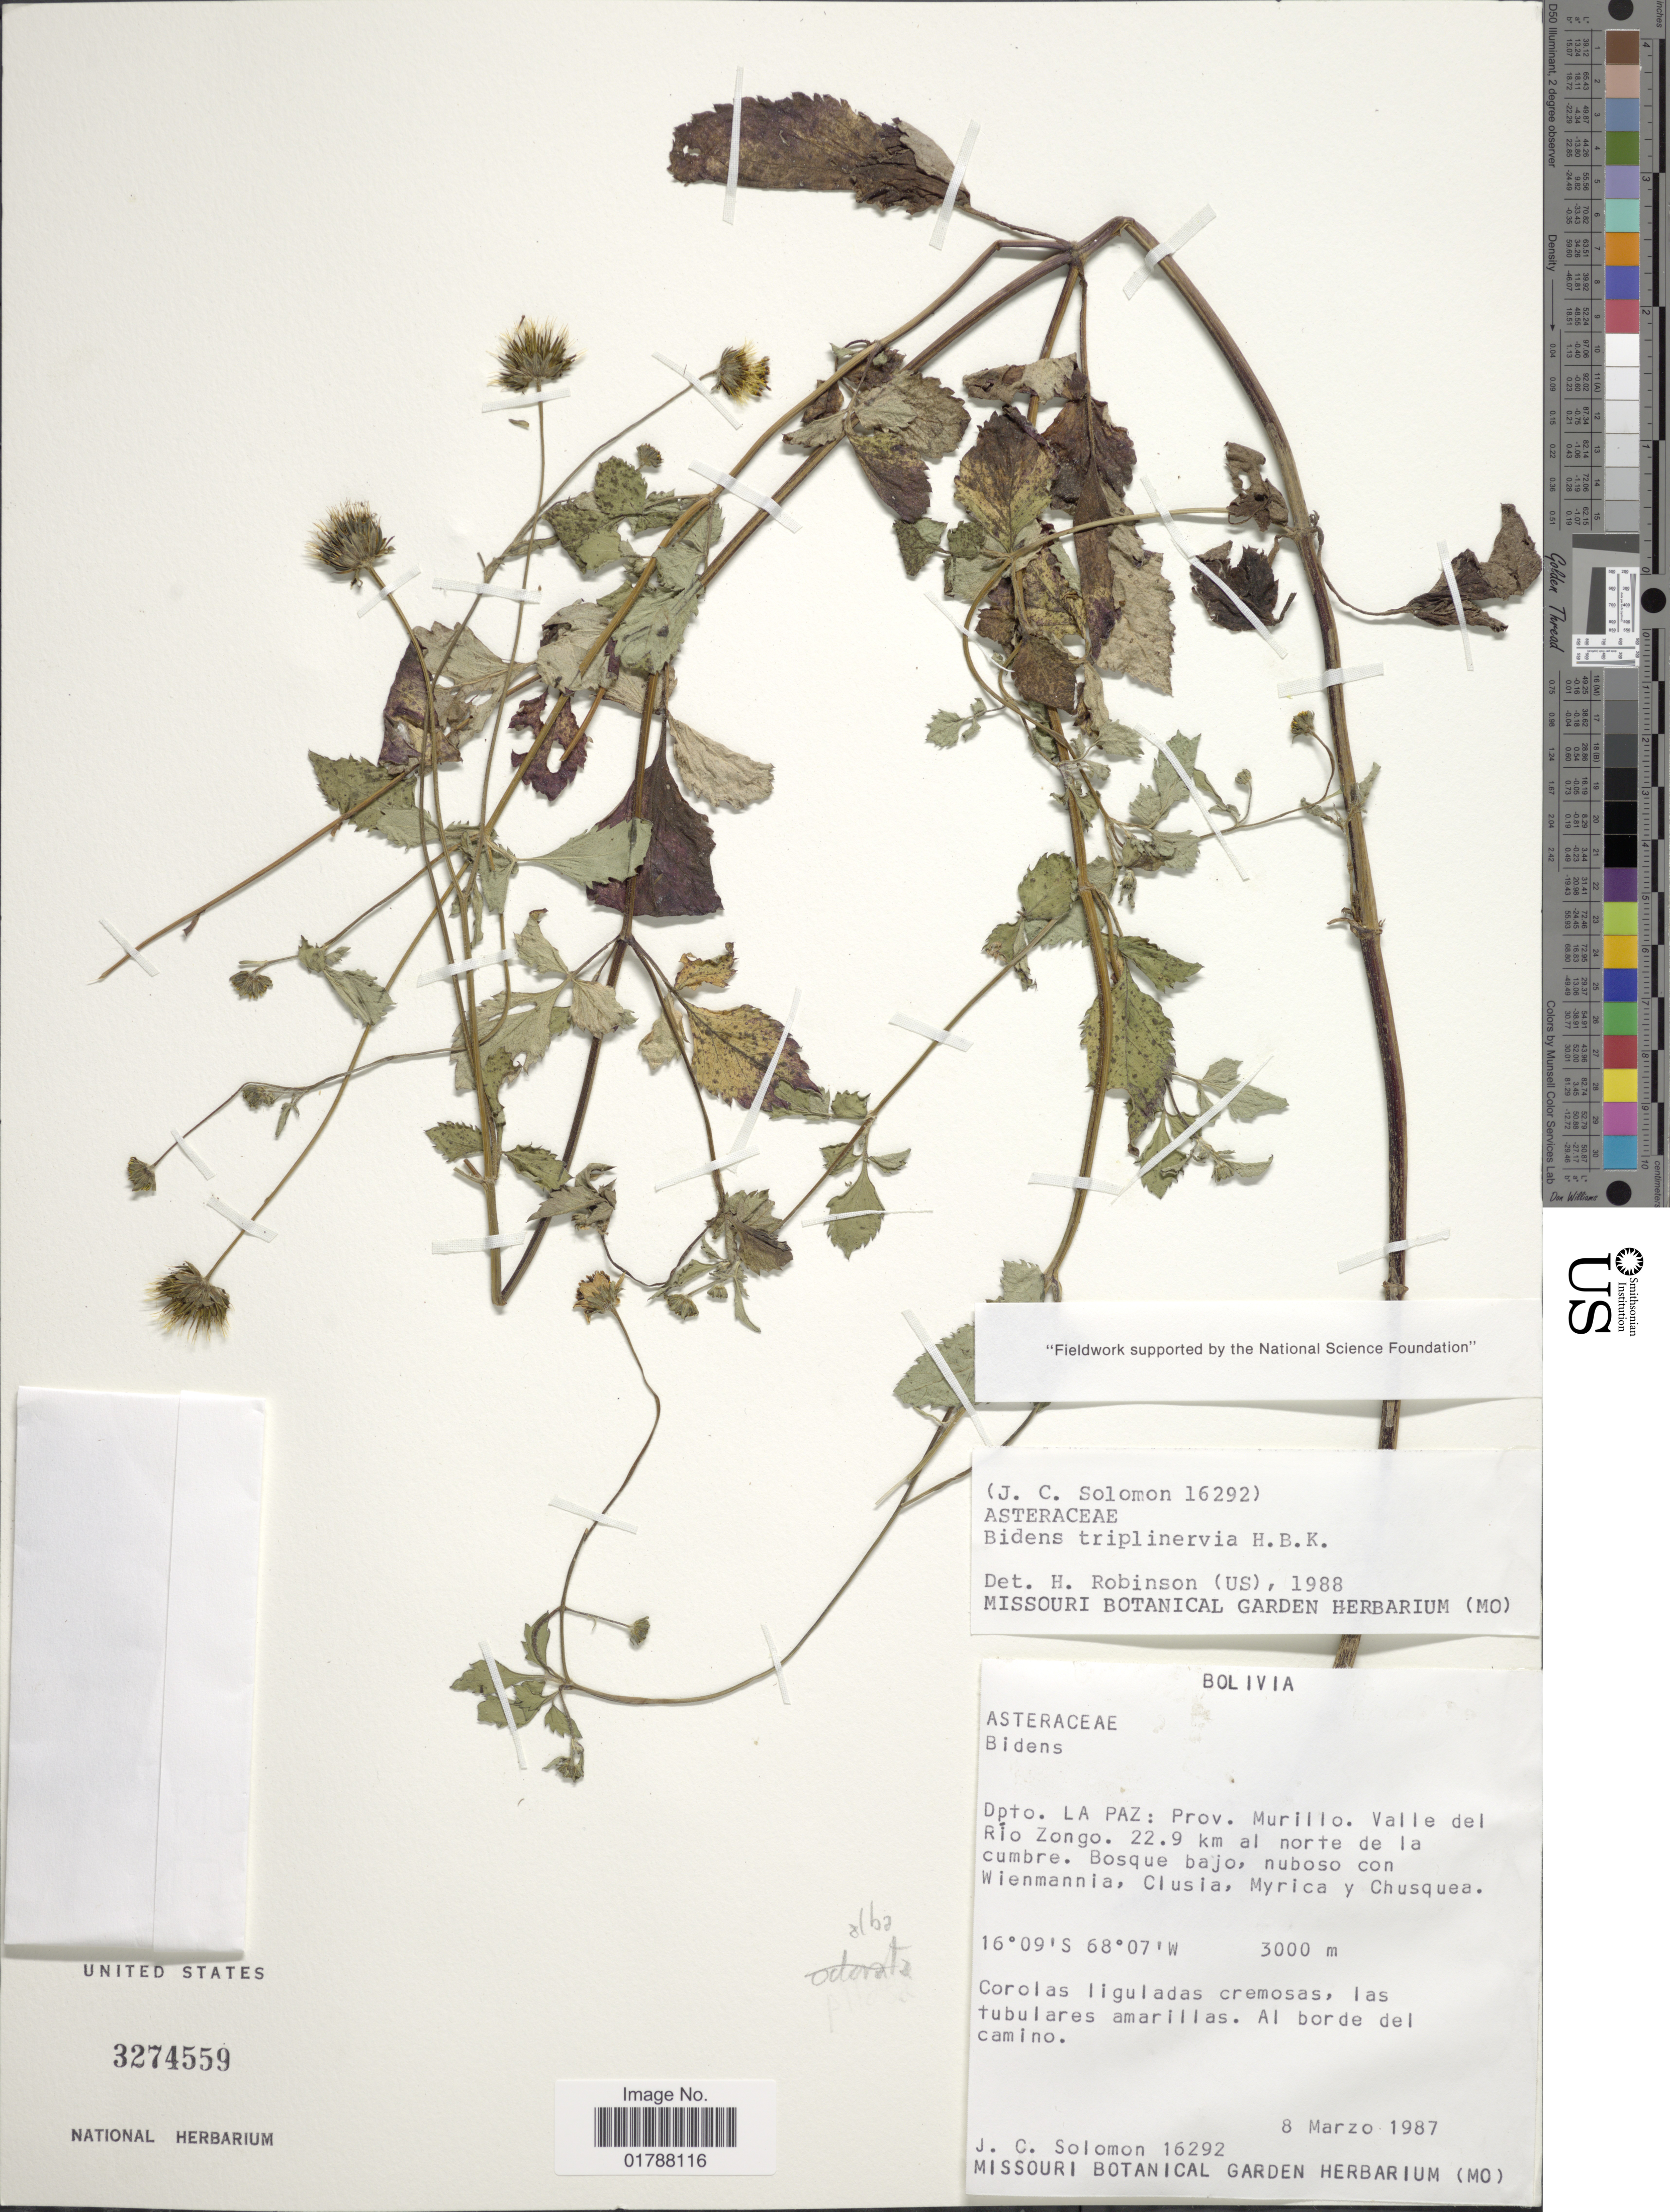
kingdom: Plantae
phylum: Tracheophyta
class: Magnoliopsida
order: Asterales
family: Asteraceae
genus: Bidens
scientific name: Bidens alba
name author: (L.) DC.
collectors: J. C. Solomon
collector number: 16292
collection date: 1987-03-08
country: Bolivia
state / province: La Paz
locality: Dpto. La Paz: Prov. Murillo, Valle del Rio Zongo, 22.9 km al norte de la cumbre, Bosque bajo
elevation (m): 3000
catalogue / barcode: US 3274559